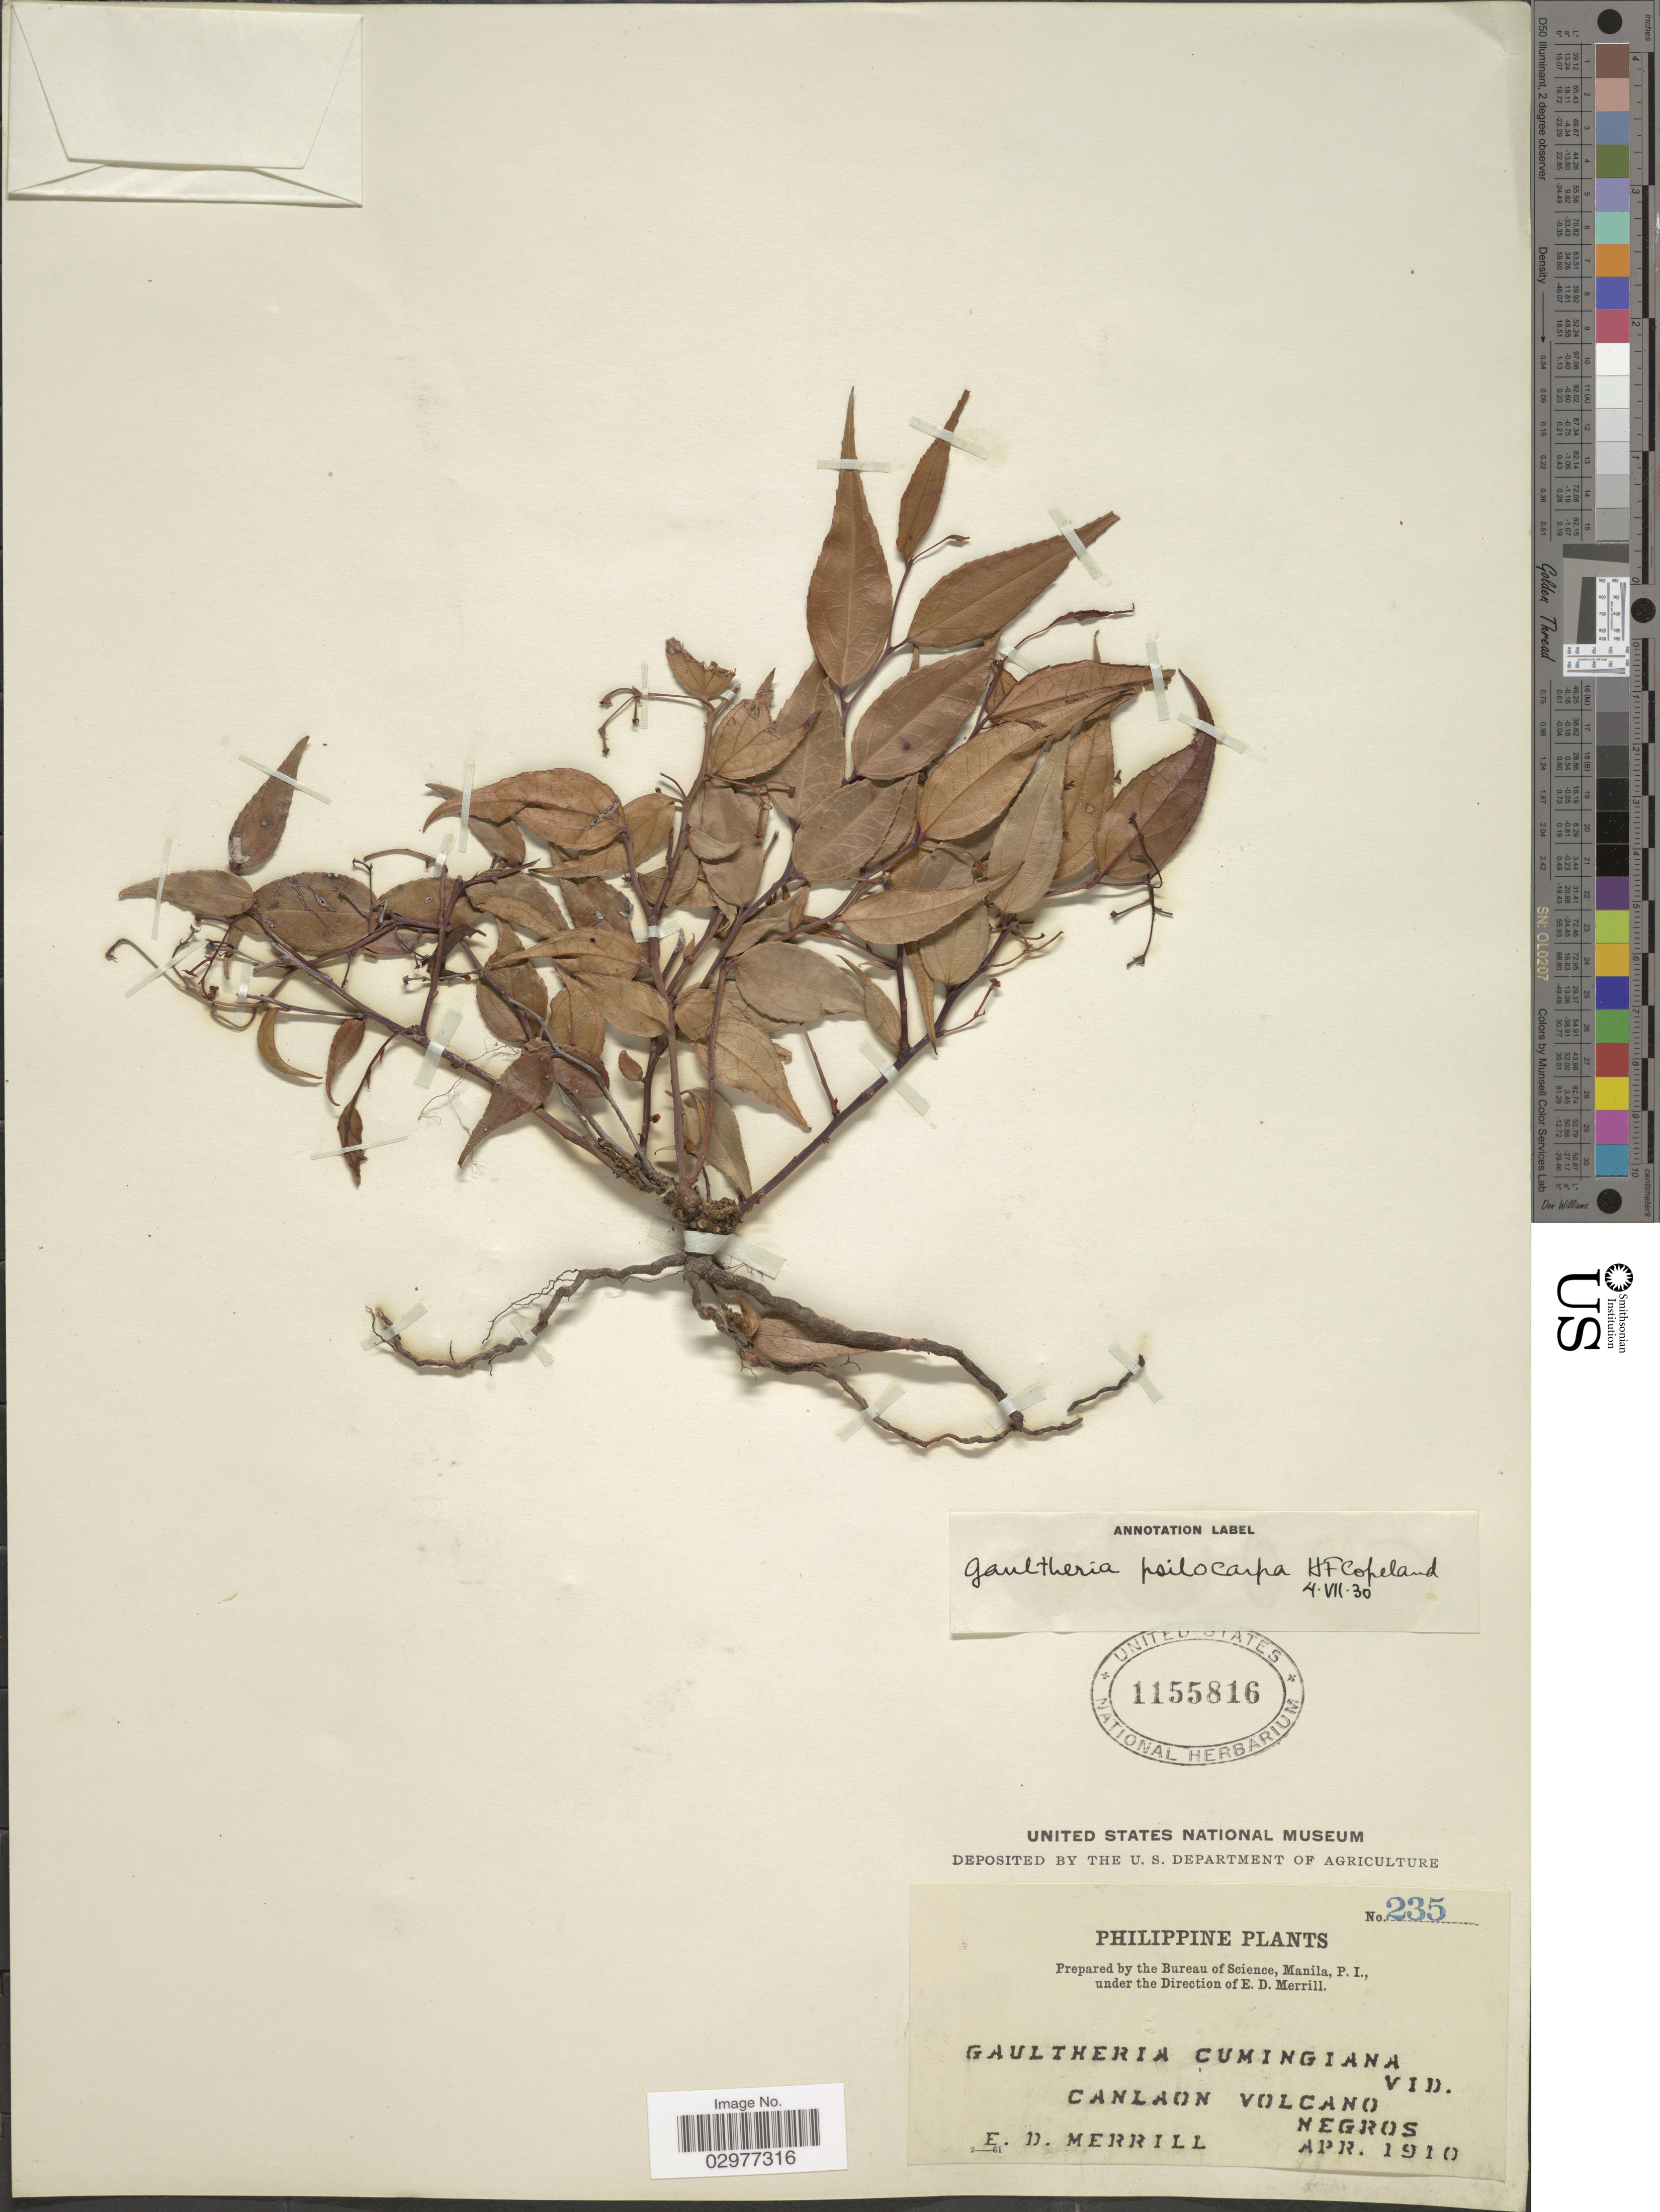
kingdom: Plantae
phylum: Tracheophyta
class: Magnoliopsida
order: Ericales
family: Ericaceae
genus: Gaultheria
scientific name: Gaultheria psilocarpa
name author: H.F. Copel.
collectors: E. D. Merrill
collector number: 235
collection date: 1910-04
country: Philippines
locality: Canlaon volcano, Negros.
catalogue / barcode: US 1155816